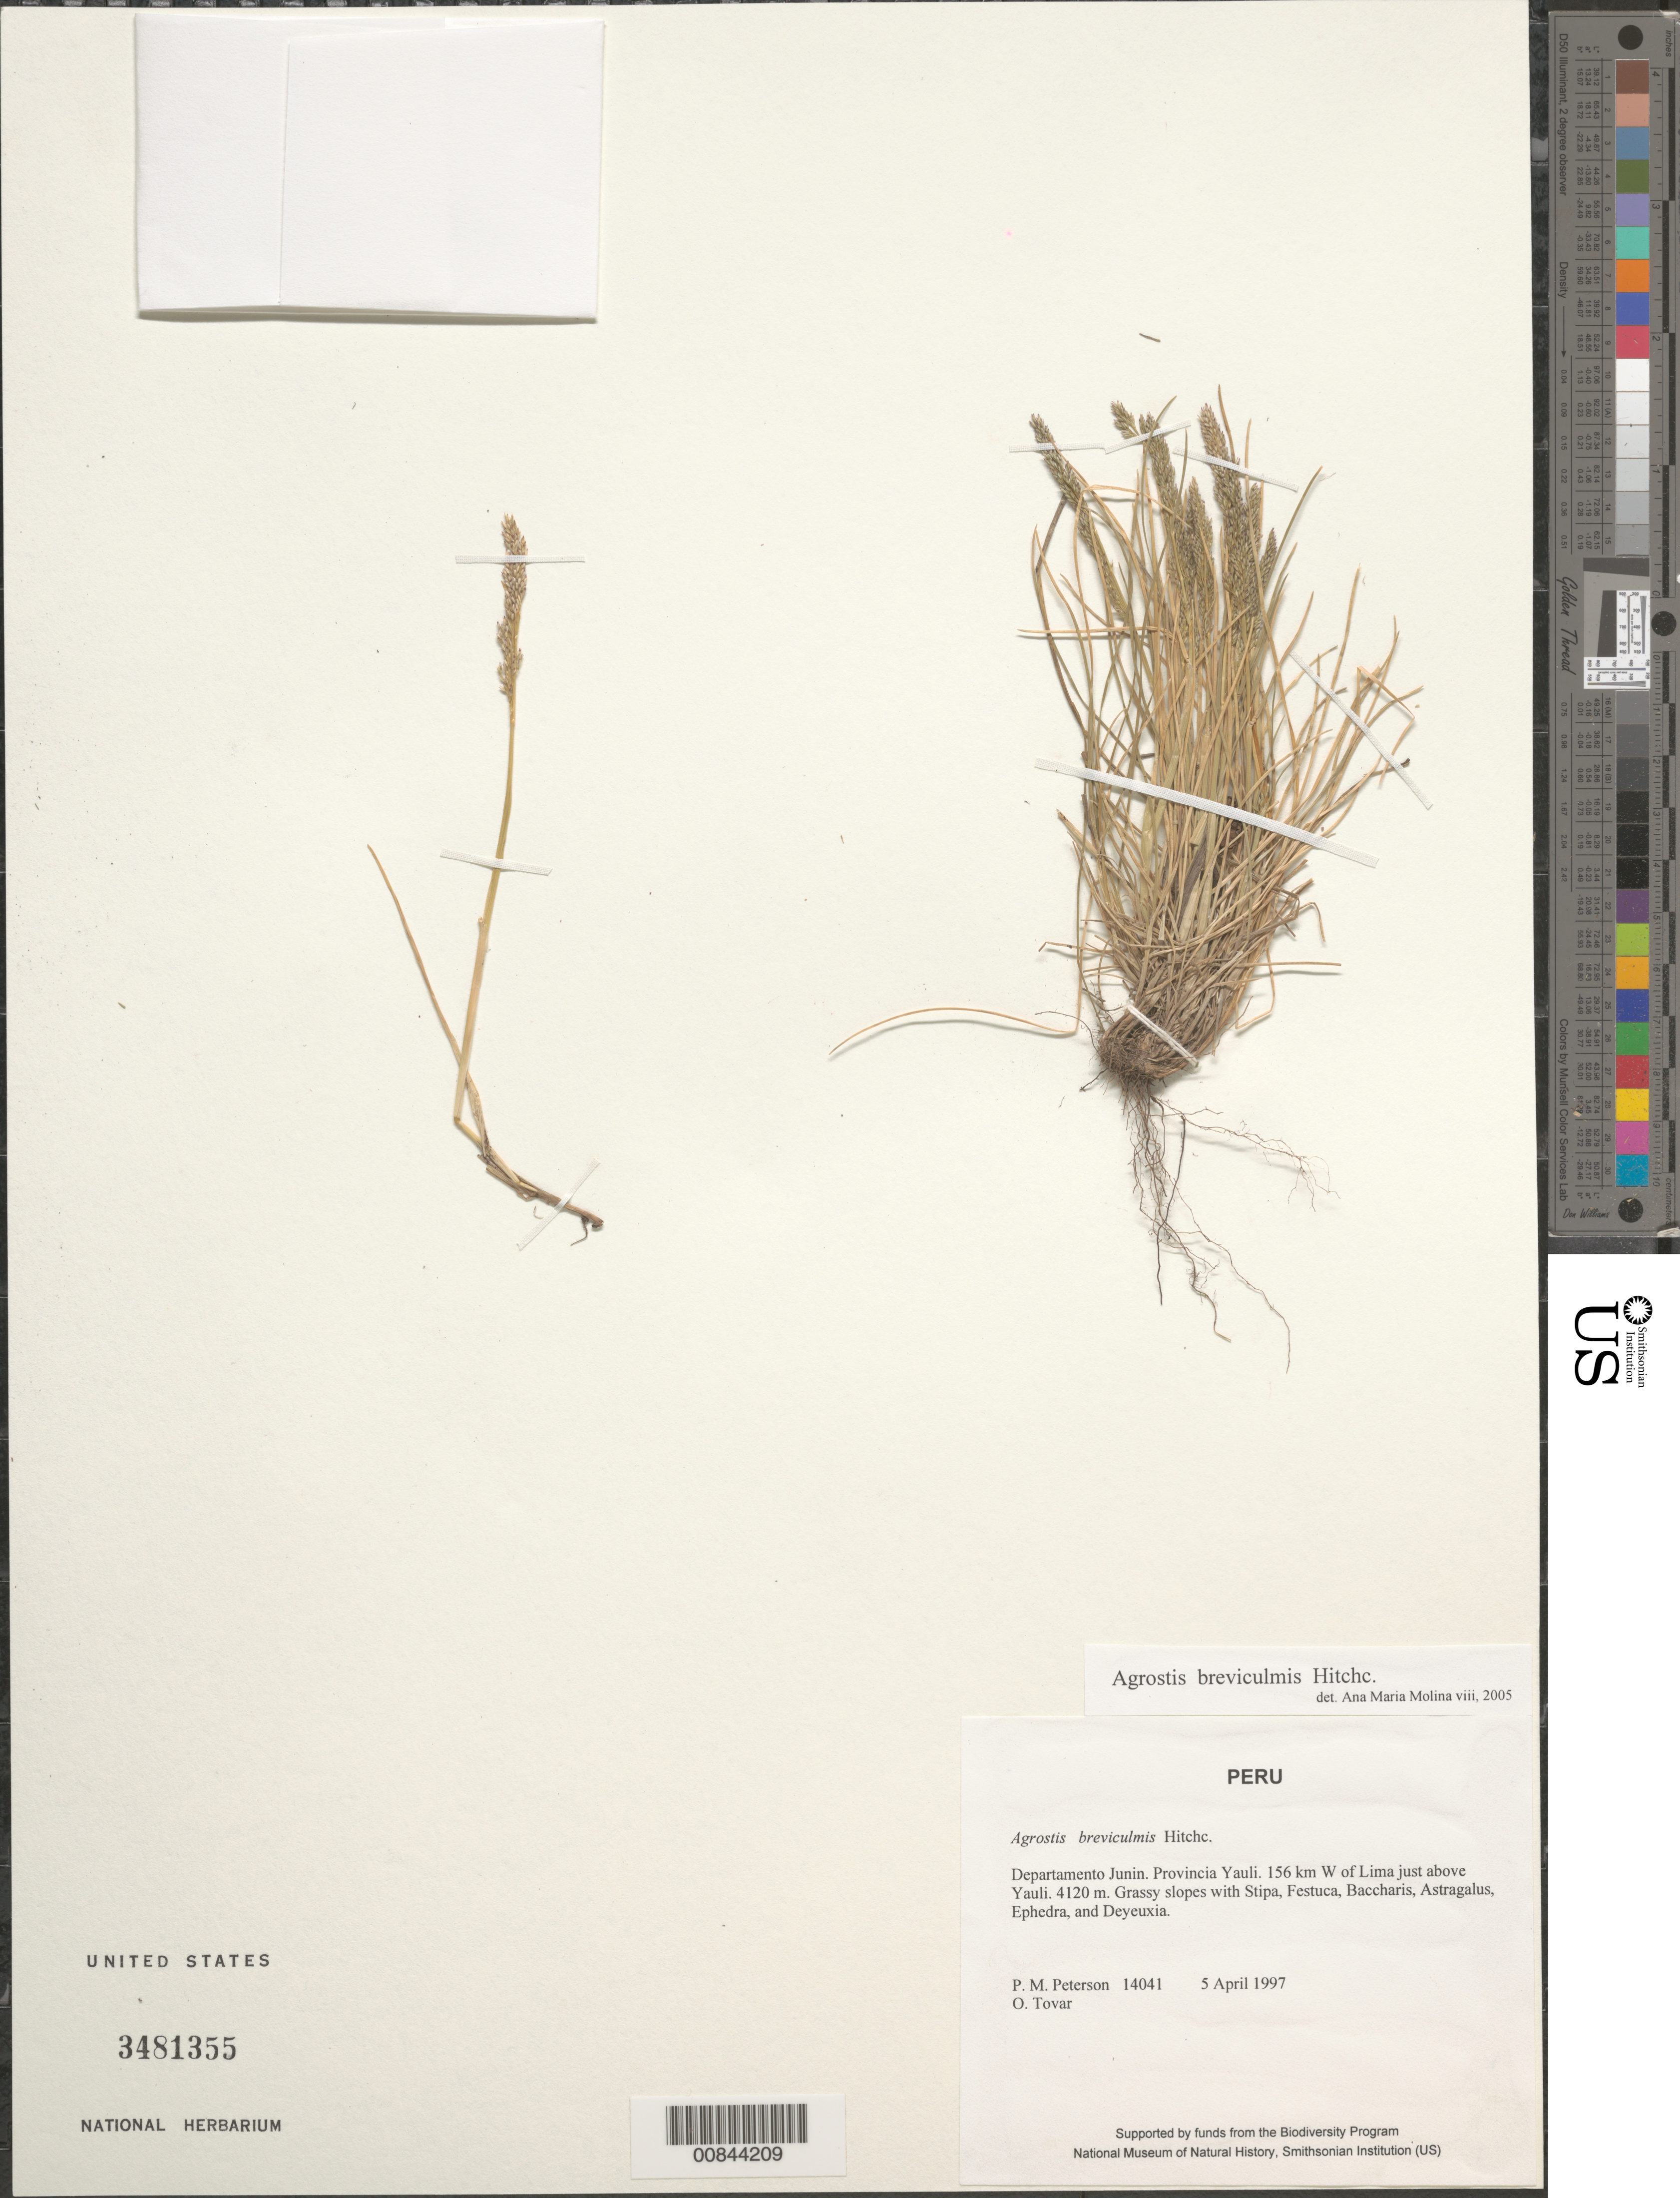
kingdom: Plantae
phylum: Tracheophyta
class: Liliopsida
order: Poales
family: Poaceae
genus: Agrostis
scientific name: Agrostis breviculmis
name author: Hitchc.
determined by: Molina, Ana M. de R.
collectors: P. M. Peterson & Ó. Tovar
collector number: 14041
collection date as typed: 05 Apr 1997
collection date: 1997-04-05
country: Peru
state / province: Junín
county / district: Yauli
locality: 156 km W of Lima just above Yauli.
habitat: Grassy slopes with Stipa, Festuca, Baccharis, Astragalus, Ephedra, and Deyeuxia.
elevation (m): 4120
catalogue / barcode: US 3481355